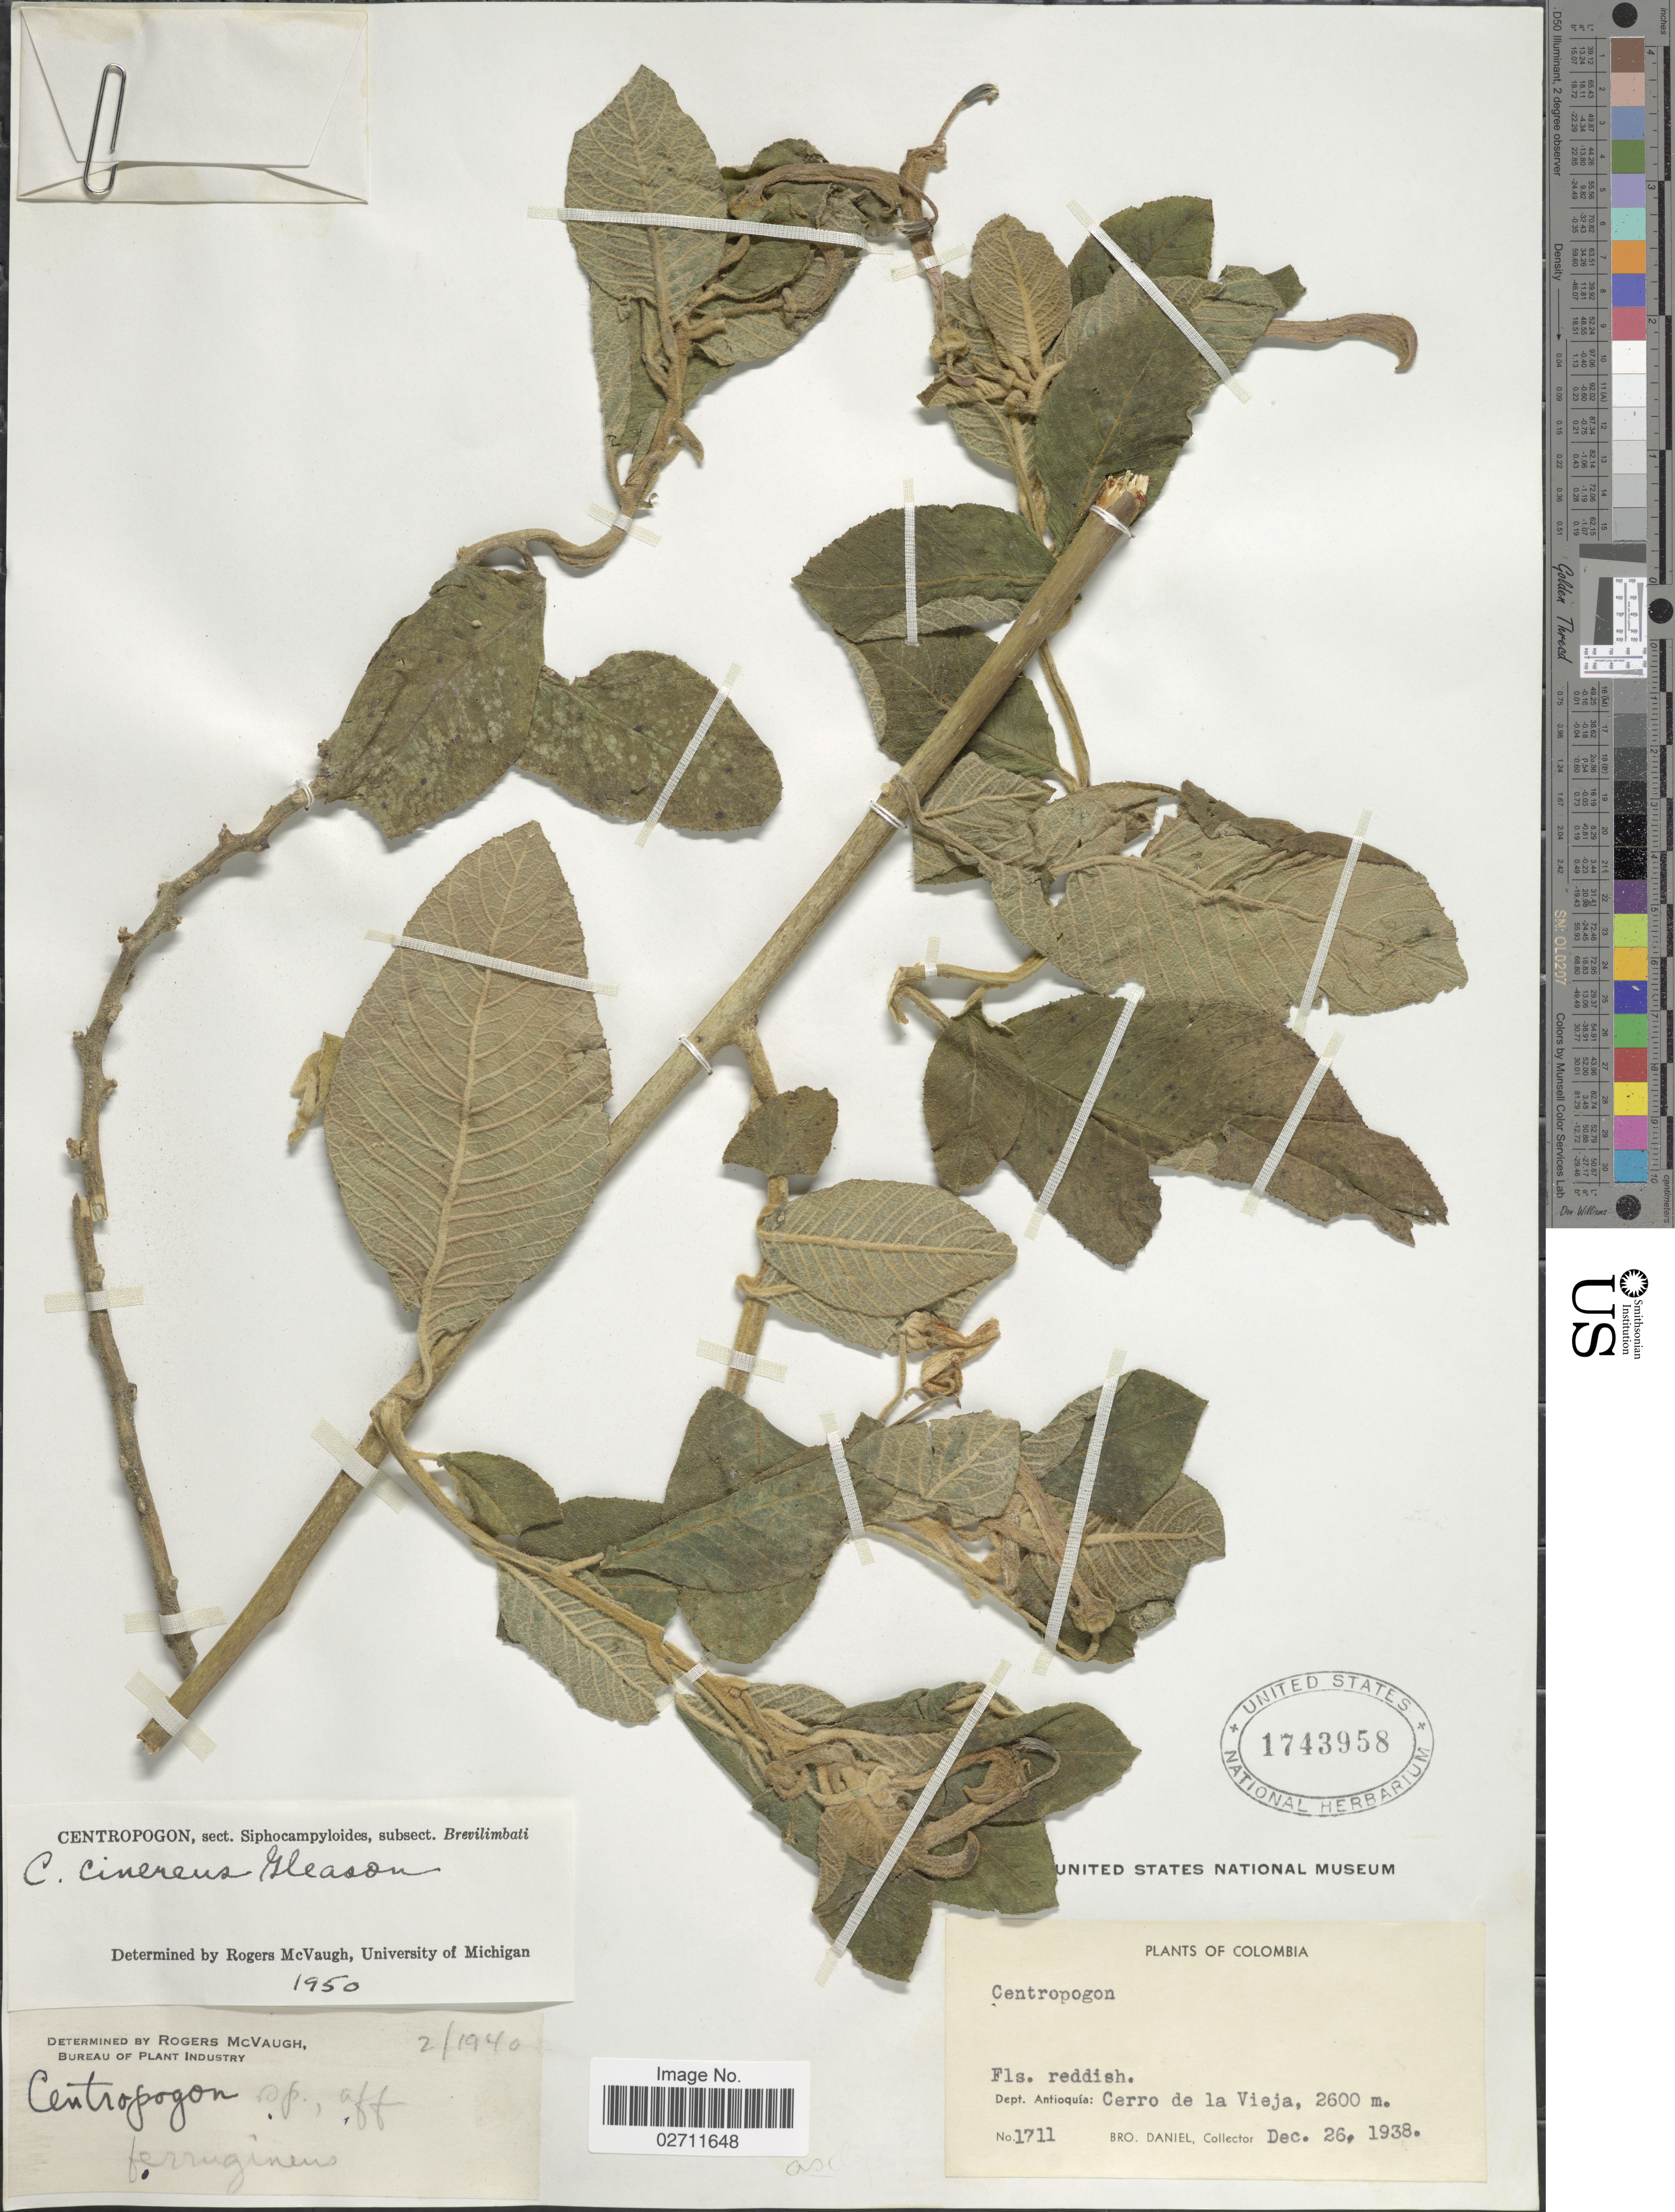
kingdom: Plantae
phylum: Tracheophyta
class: Magnoliopsida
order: Asterales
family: Campanulaceae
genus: Centropogon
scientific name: Centropogon cinereus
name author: Gleason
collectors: Bro. Daniel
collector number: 1711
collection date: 1938-12-26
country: Colombia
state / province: Antioquia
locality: Cerro de la Vieja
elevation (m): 2600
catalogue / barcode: US 1743958